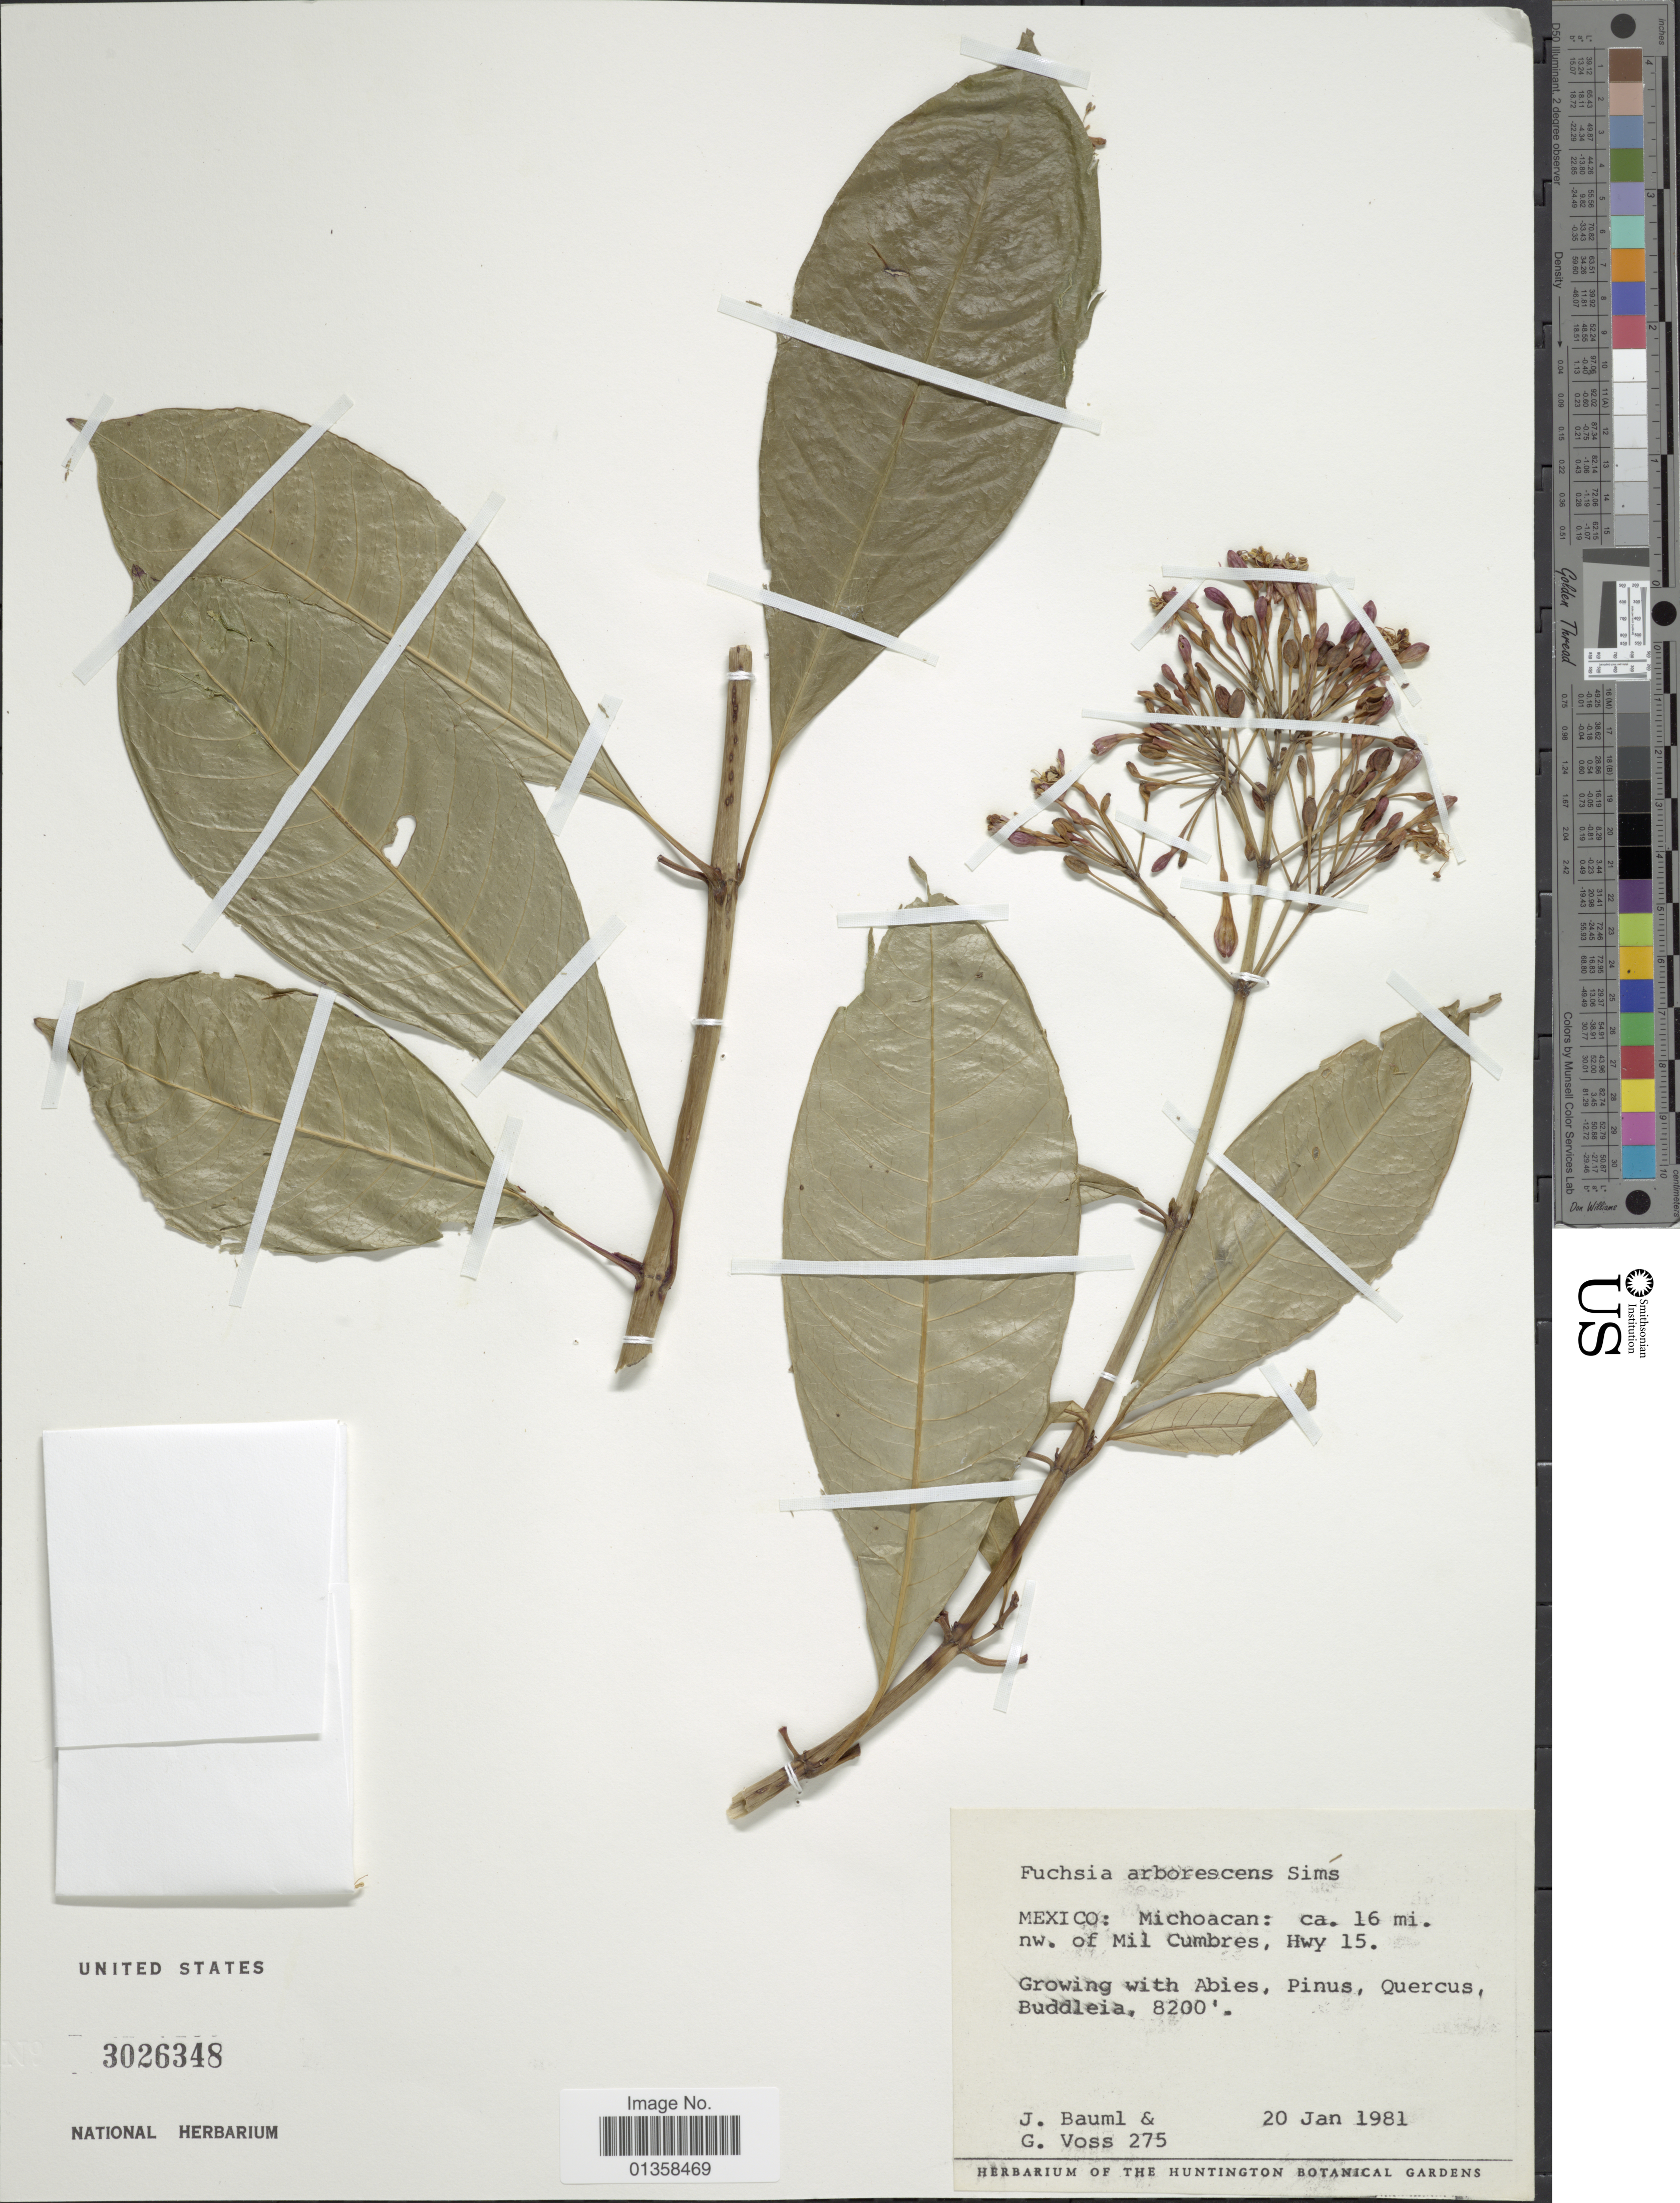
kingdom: Plantae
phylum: Tracheophyta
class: Magnoliopsida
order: Myrtales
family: Onagraceae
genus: Fuchsia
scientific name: Fuchsia arborescens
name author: Sims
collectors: J. Bauml & G. Voss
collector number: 275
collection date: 1981-01-20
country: Mexico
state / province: Michoacán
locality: Ca. 16 mi. nw. of Mil Cumbres, Hwy 15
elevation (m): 2499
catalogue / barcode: US 3026348